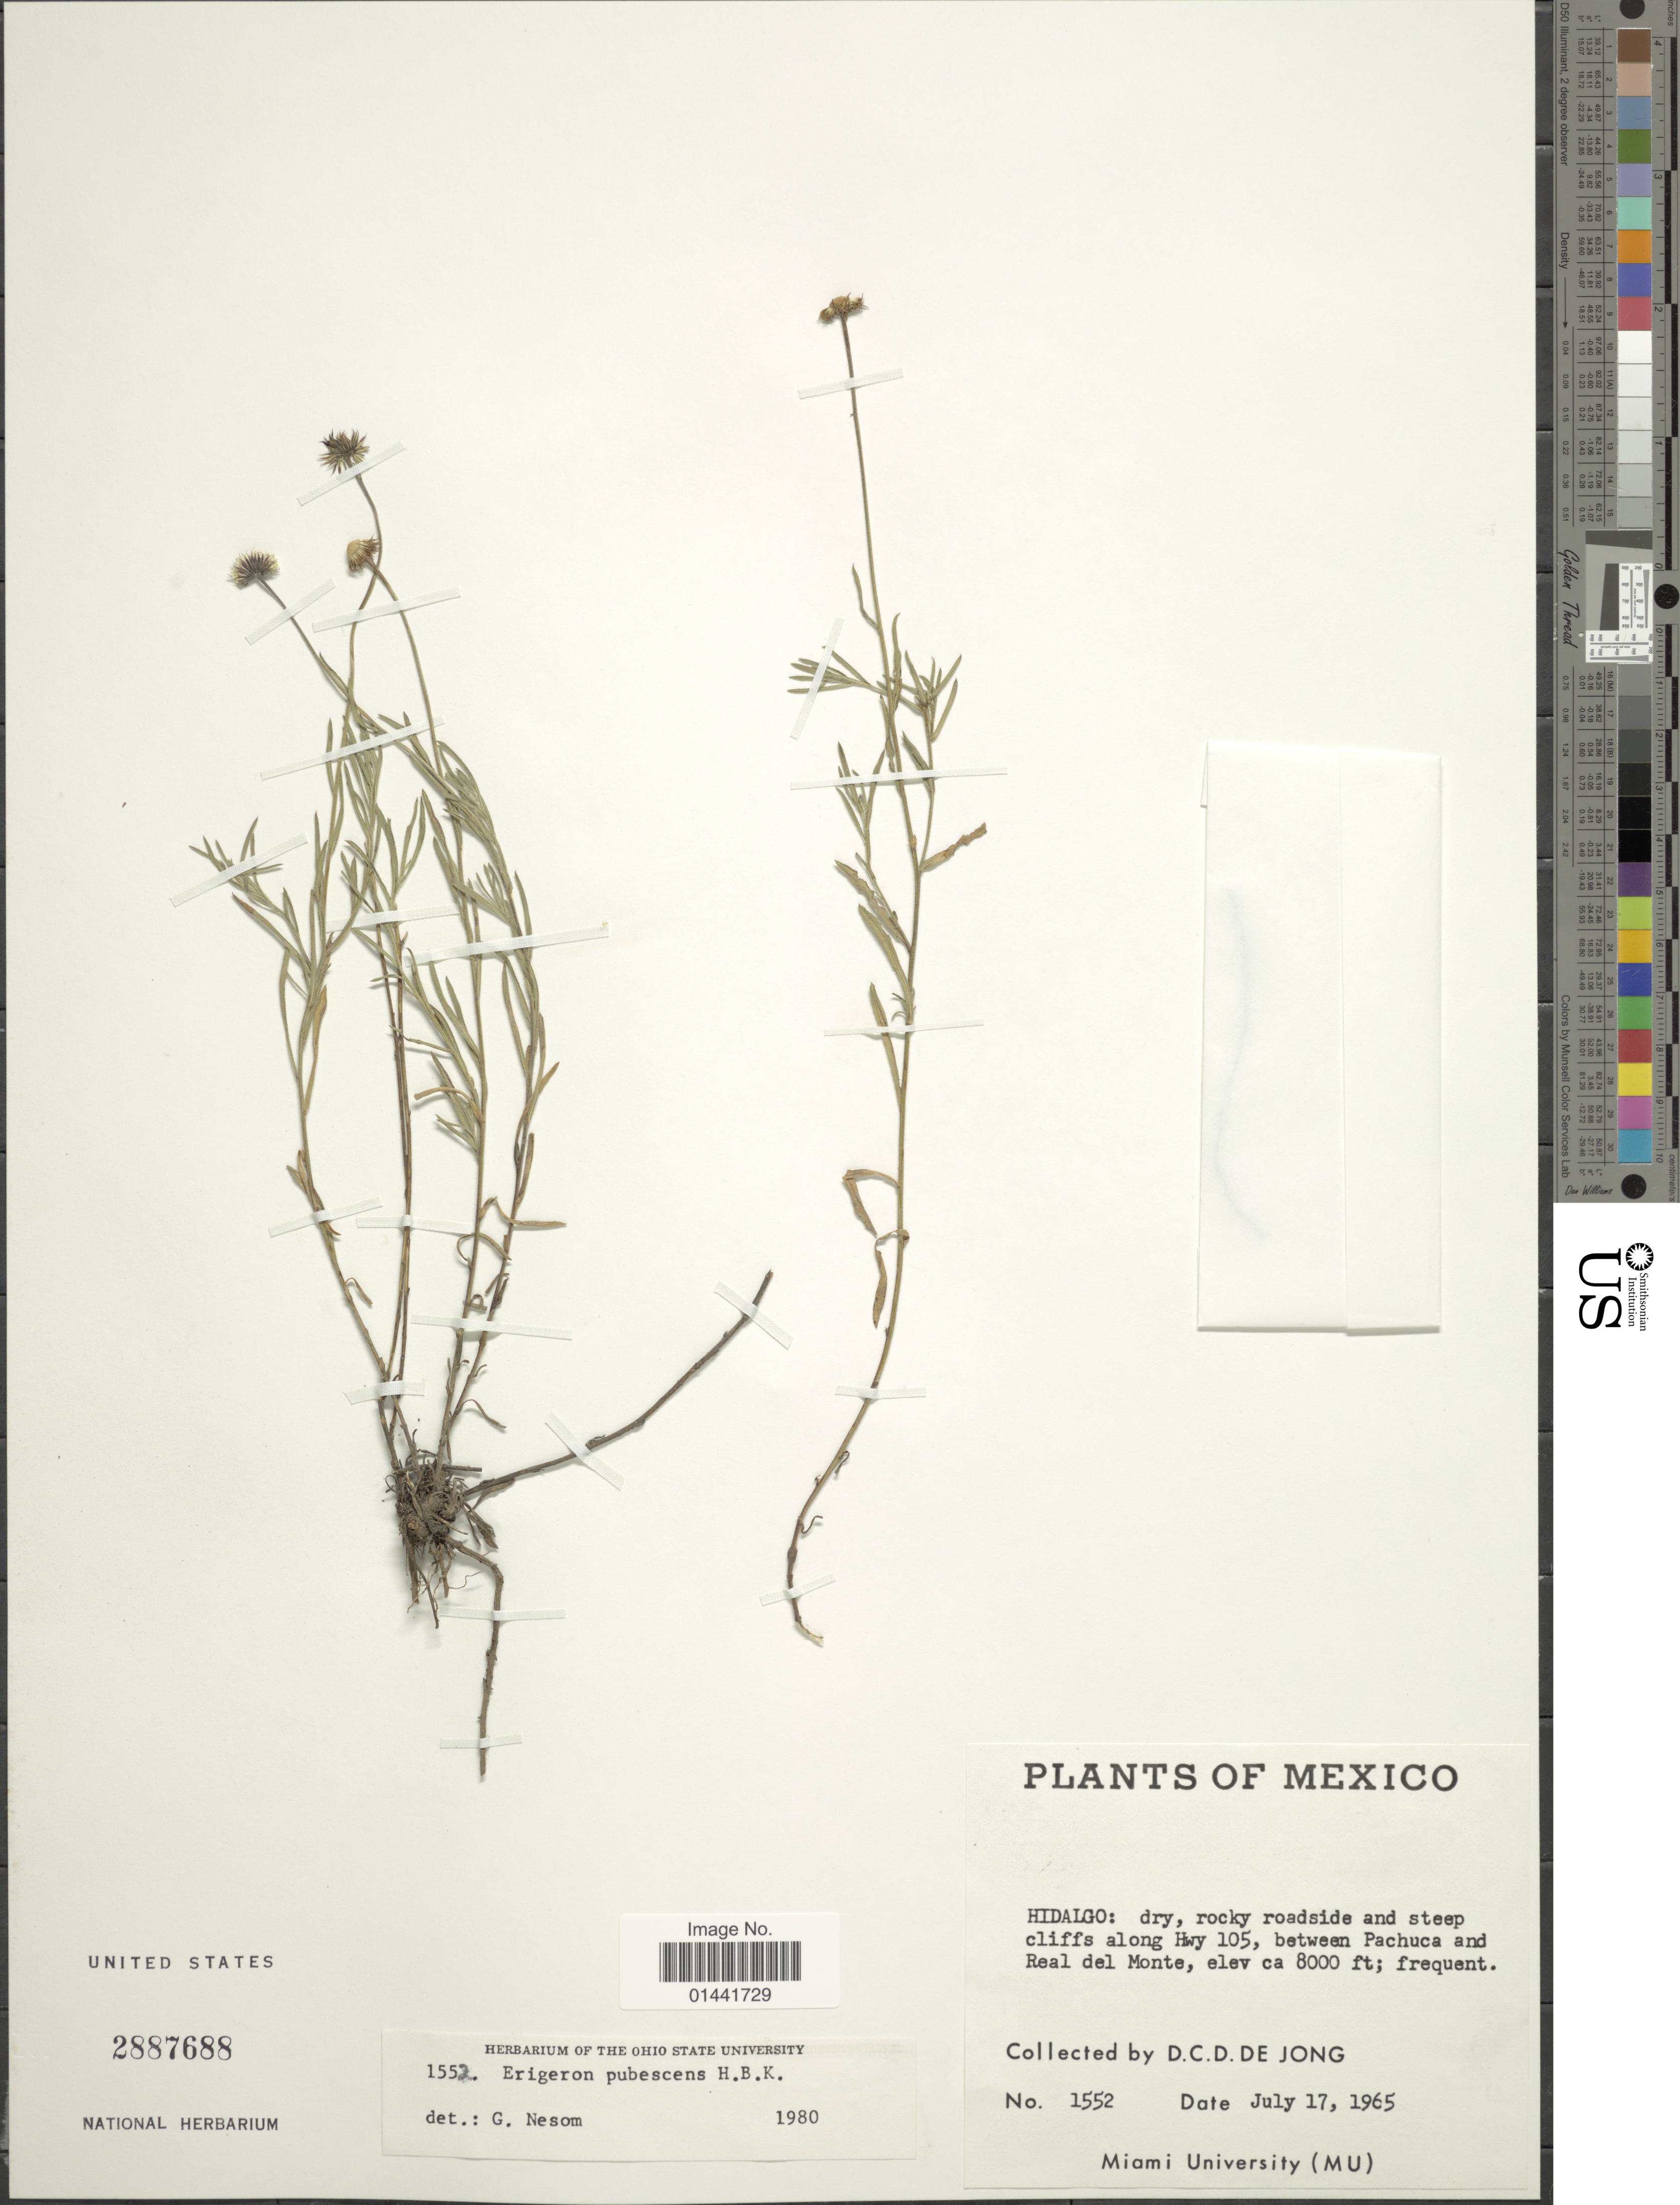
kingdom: Plantae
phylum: Tracheophyta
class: Magnoliopsida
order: Asterales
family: Asteraceae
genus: Erigeron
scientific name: Erigeron pubescens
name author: Kunth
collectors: D. De Jong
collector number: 1552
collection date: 1965-07-17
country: Mexico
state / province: Hidalgo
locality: Dry, rocky roadside and steep cliffs along Hwy 105, between Pachuca and Real del Monte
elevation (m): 2438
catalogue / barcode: US 2887688